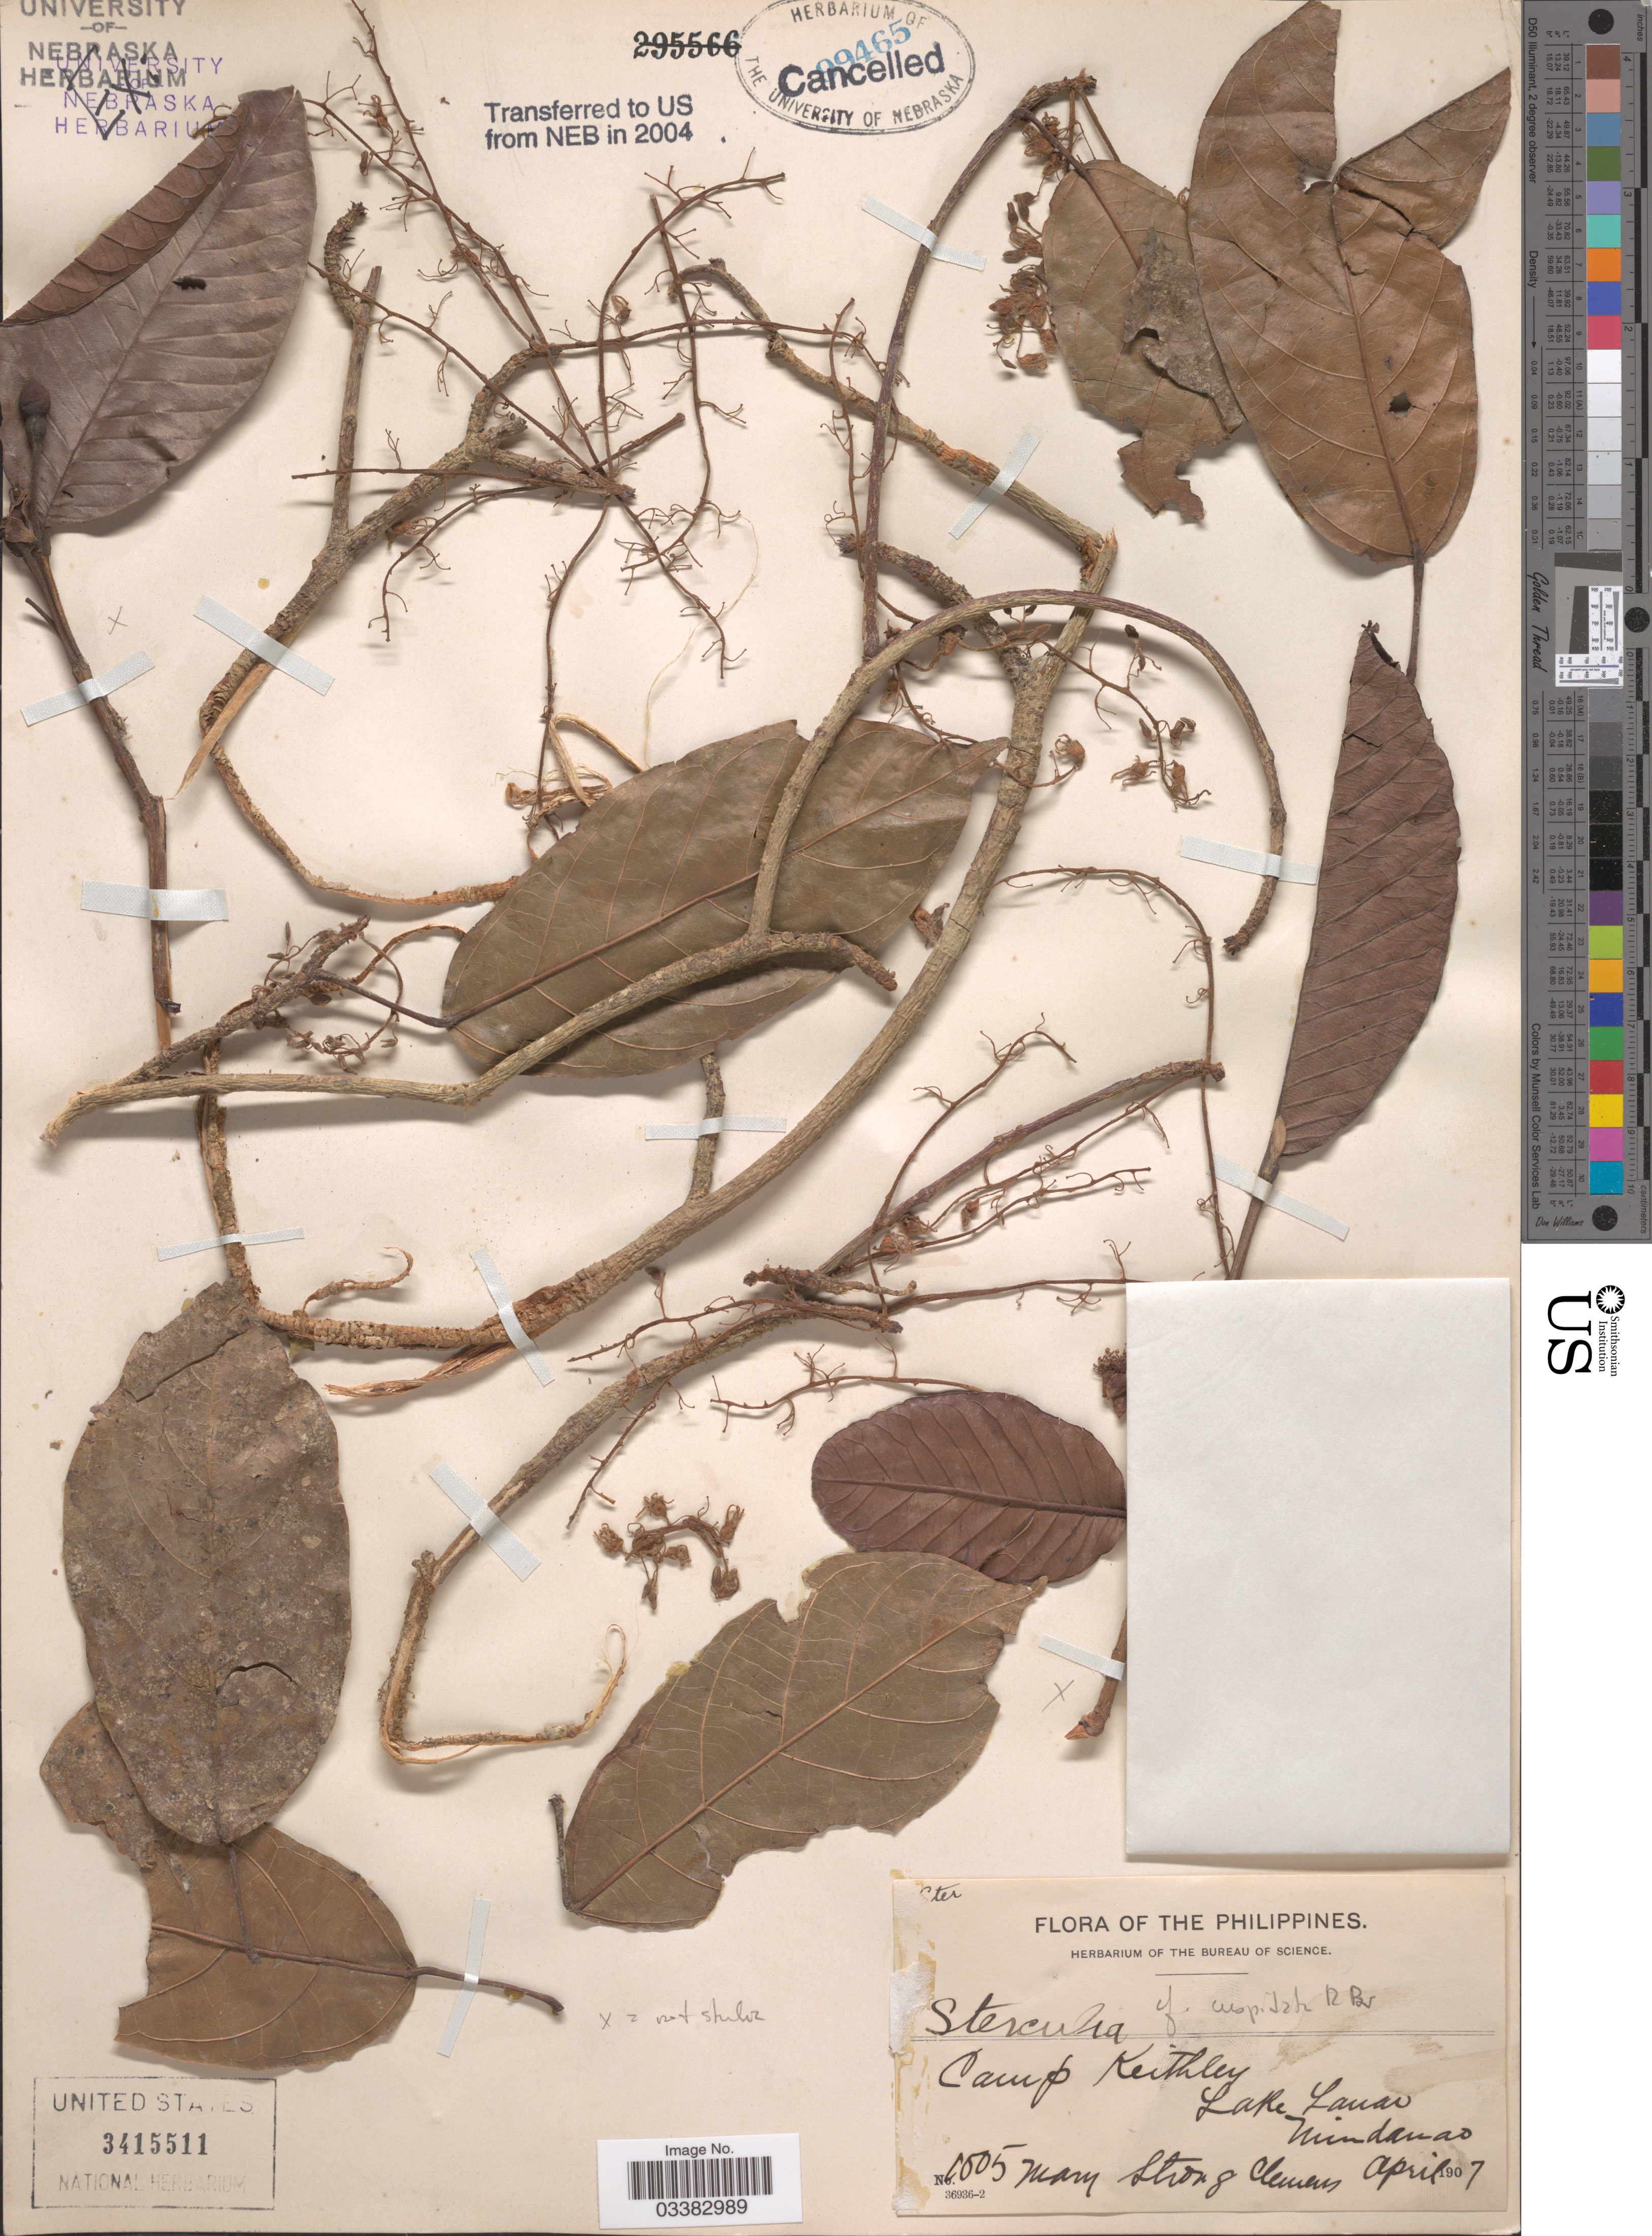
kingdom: Plantae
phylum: Tracheophyta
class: Magnoliopsida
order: Malvales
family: Malvaceae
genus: Sterculia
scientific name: Sterculia cuspidata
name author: R. Br.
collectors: M. S. Clemens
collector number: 2005*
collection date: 1907-04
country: Philippines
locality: Camp Keithley, Lake Lanao, Mindanao.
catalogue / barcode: US 3415511